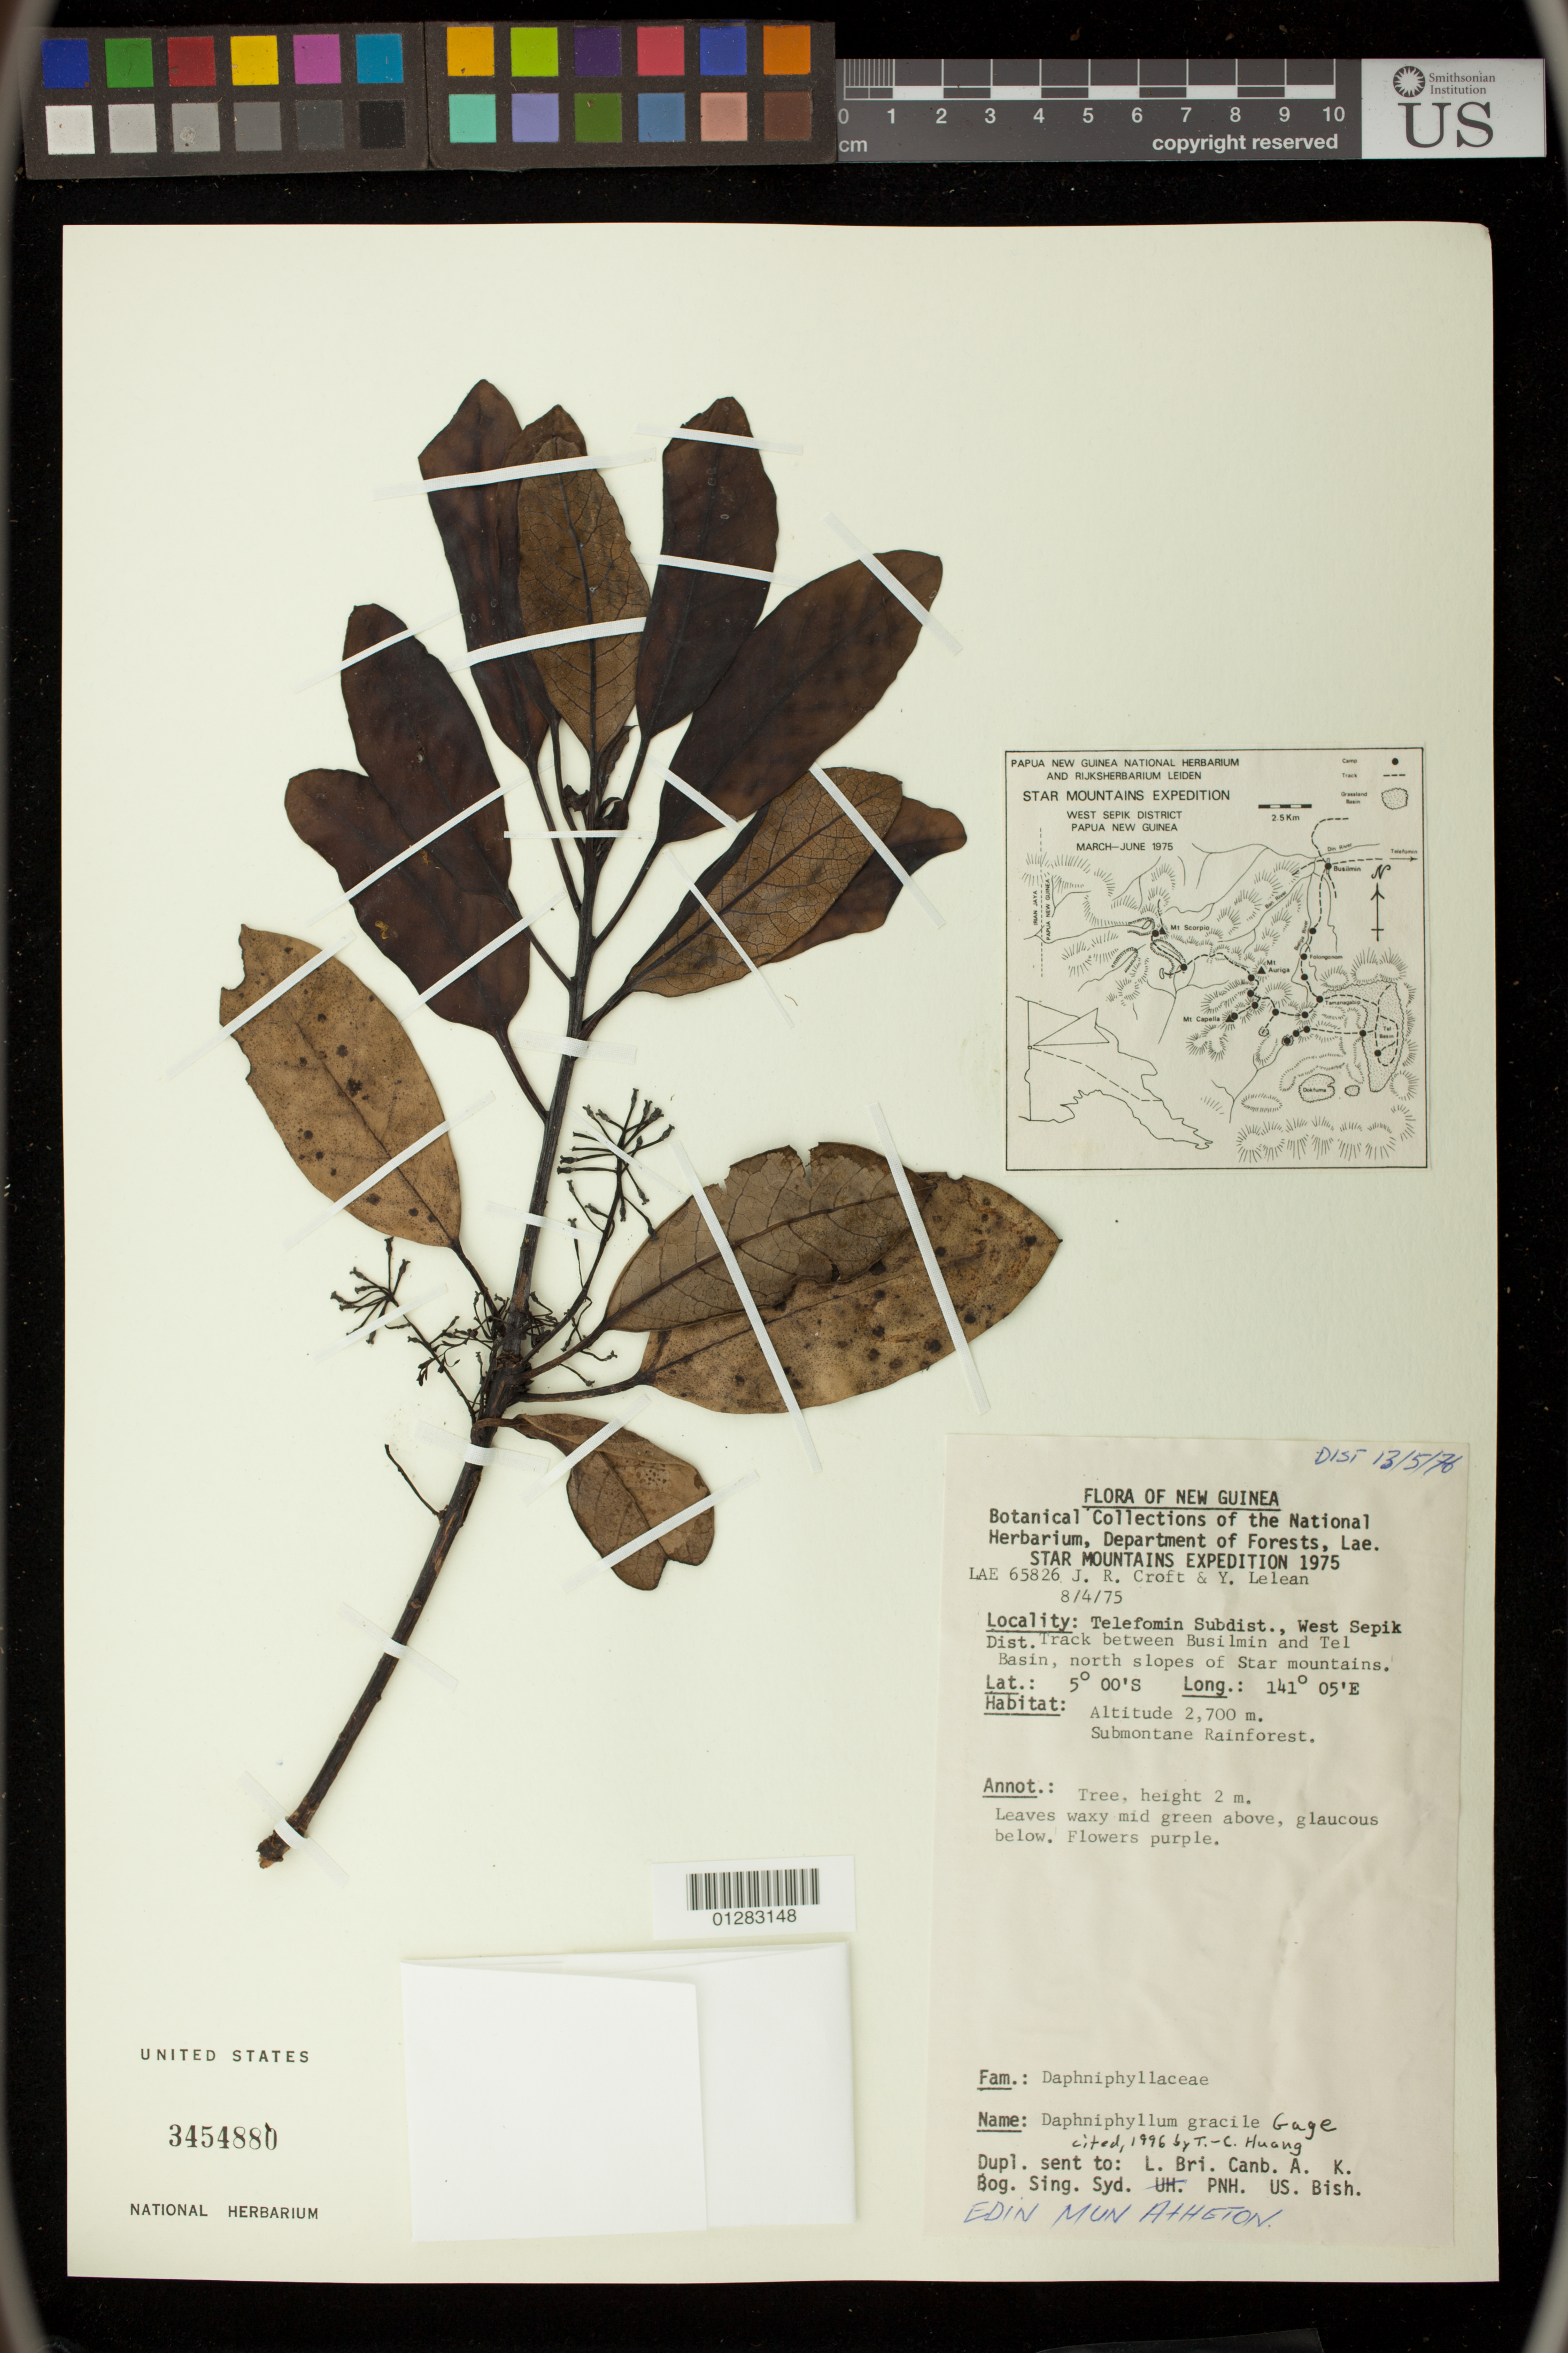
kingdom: Plantae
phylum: Tracheophyta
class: Magnoliopsida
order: Saxifragales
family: Daphniphyllaceae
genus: Daphniphyllum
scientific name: Daphniphyllum gracile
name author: Gage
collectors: J. R. Croft & Y. Lelean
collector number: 65826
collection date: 1975-04-08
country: Papua New Guinea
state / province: Sandaun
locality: Track between Busilmin and Tel Basin, north slopes of Star mountains, Telefomin Subdist.West Sepik District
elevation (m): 823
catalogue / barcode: US 3454880